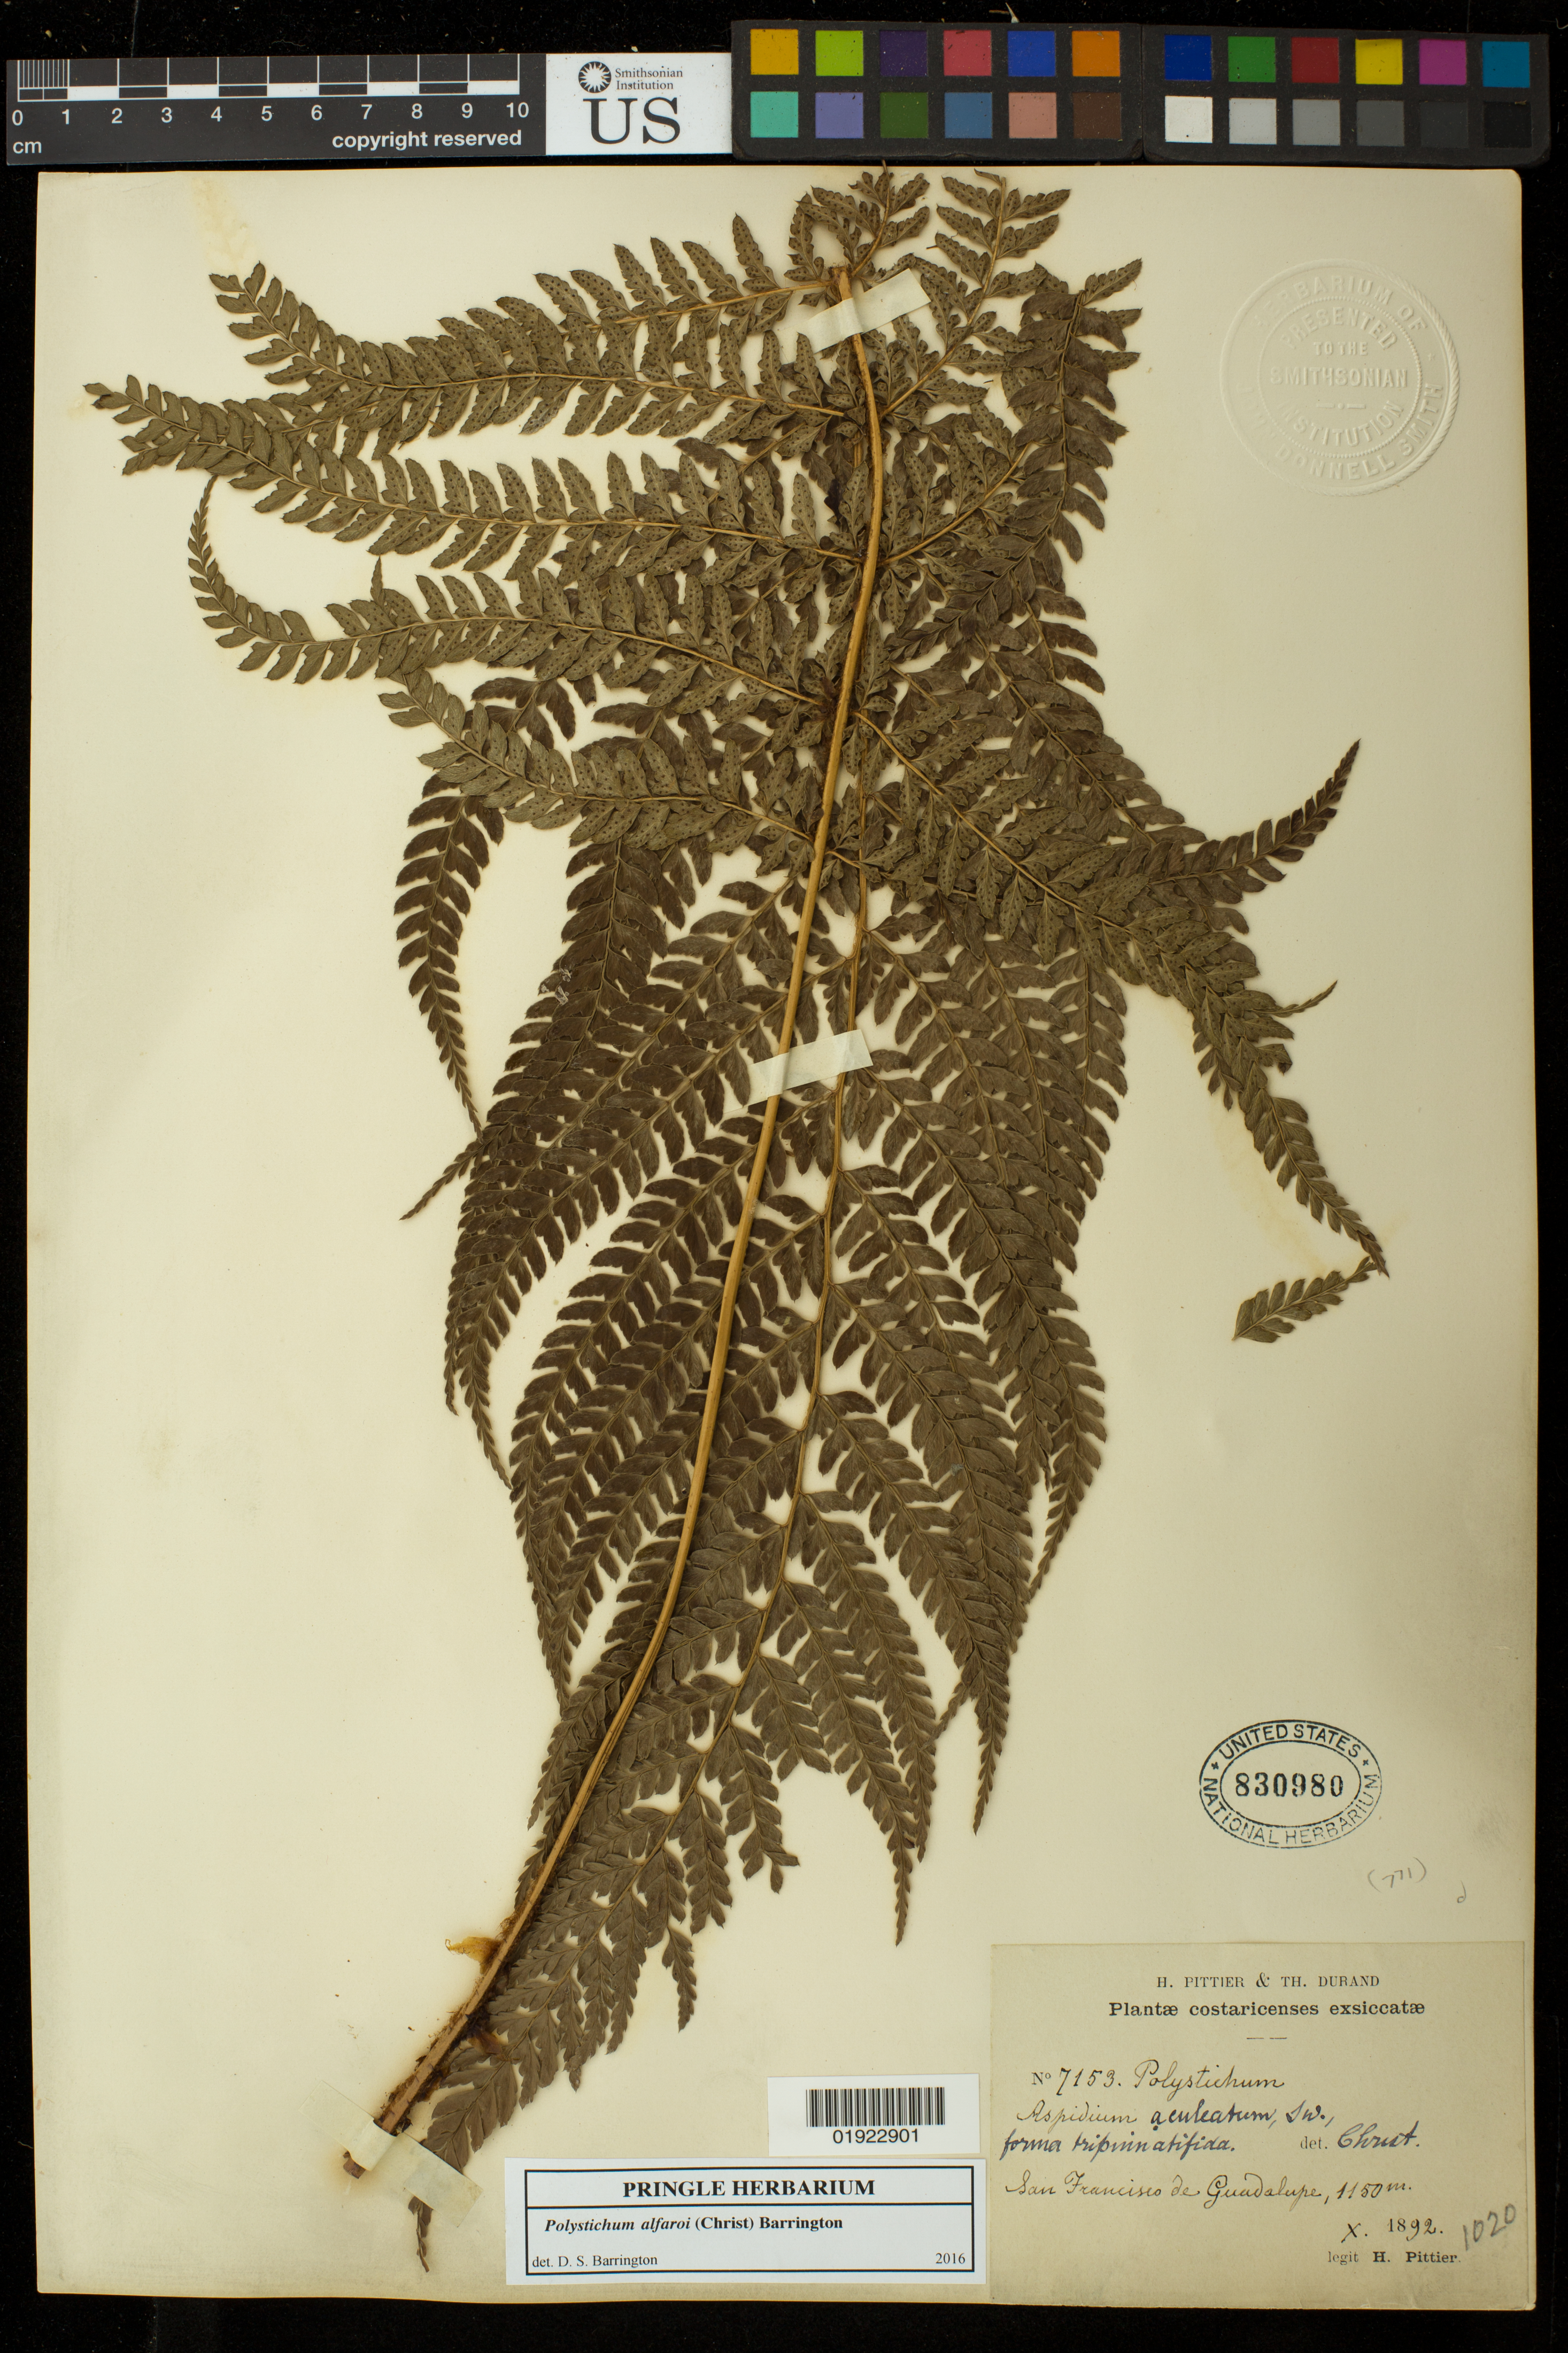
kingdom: Plantae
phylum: Tracheophyta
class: Polypodiopsida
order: Polypodiales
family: Dryopteridaceae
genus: Polystichum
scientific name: Polystichum alfaroi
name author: (Christ) Barrington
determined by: Barrington, D. S., Curator (VT), University of Vermont (UNITED STATES)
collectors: H. F. Pittier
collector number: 7153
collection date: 1892-10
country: Costa Rica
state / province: San José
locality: San Francisco de Guadalupe.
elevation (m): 1150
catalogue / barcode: US 830980